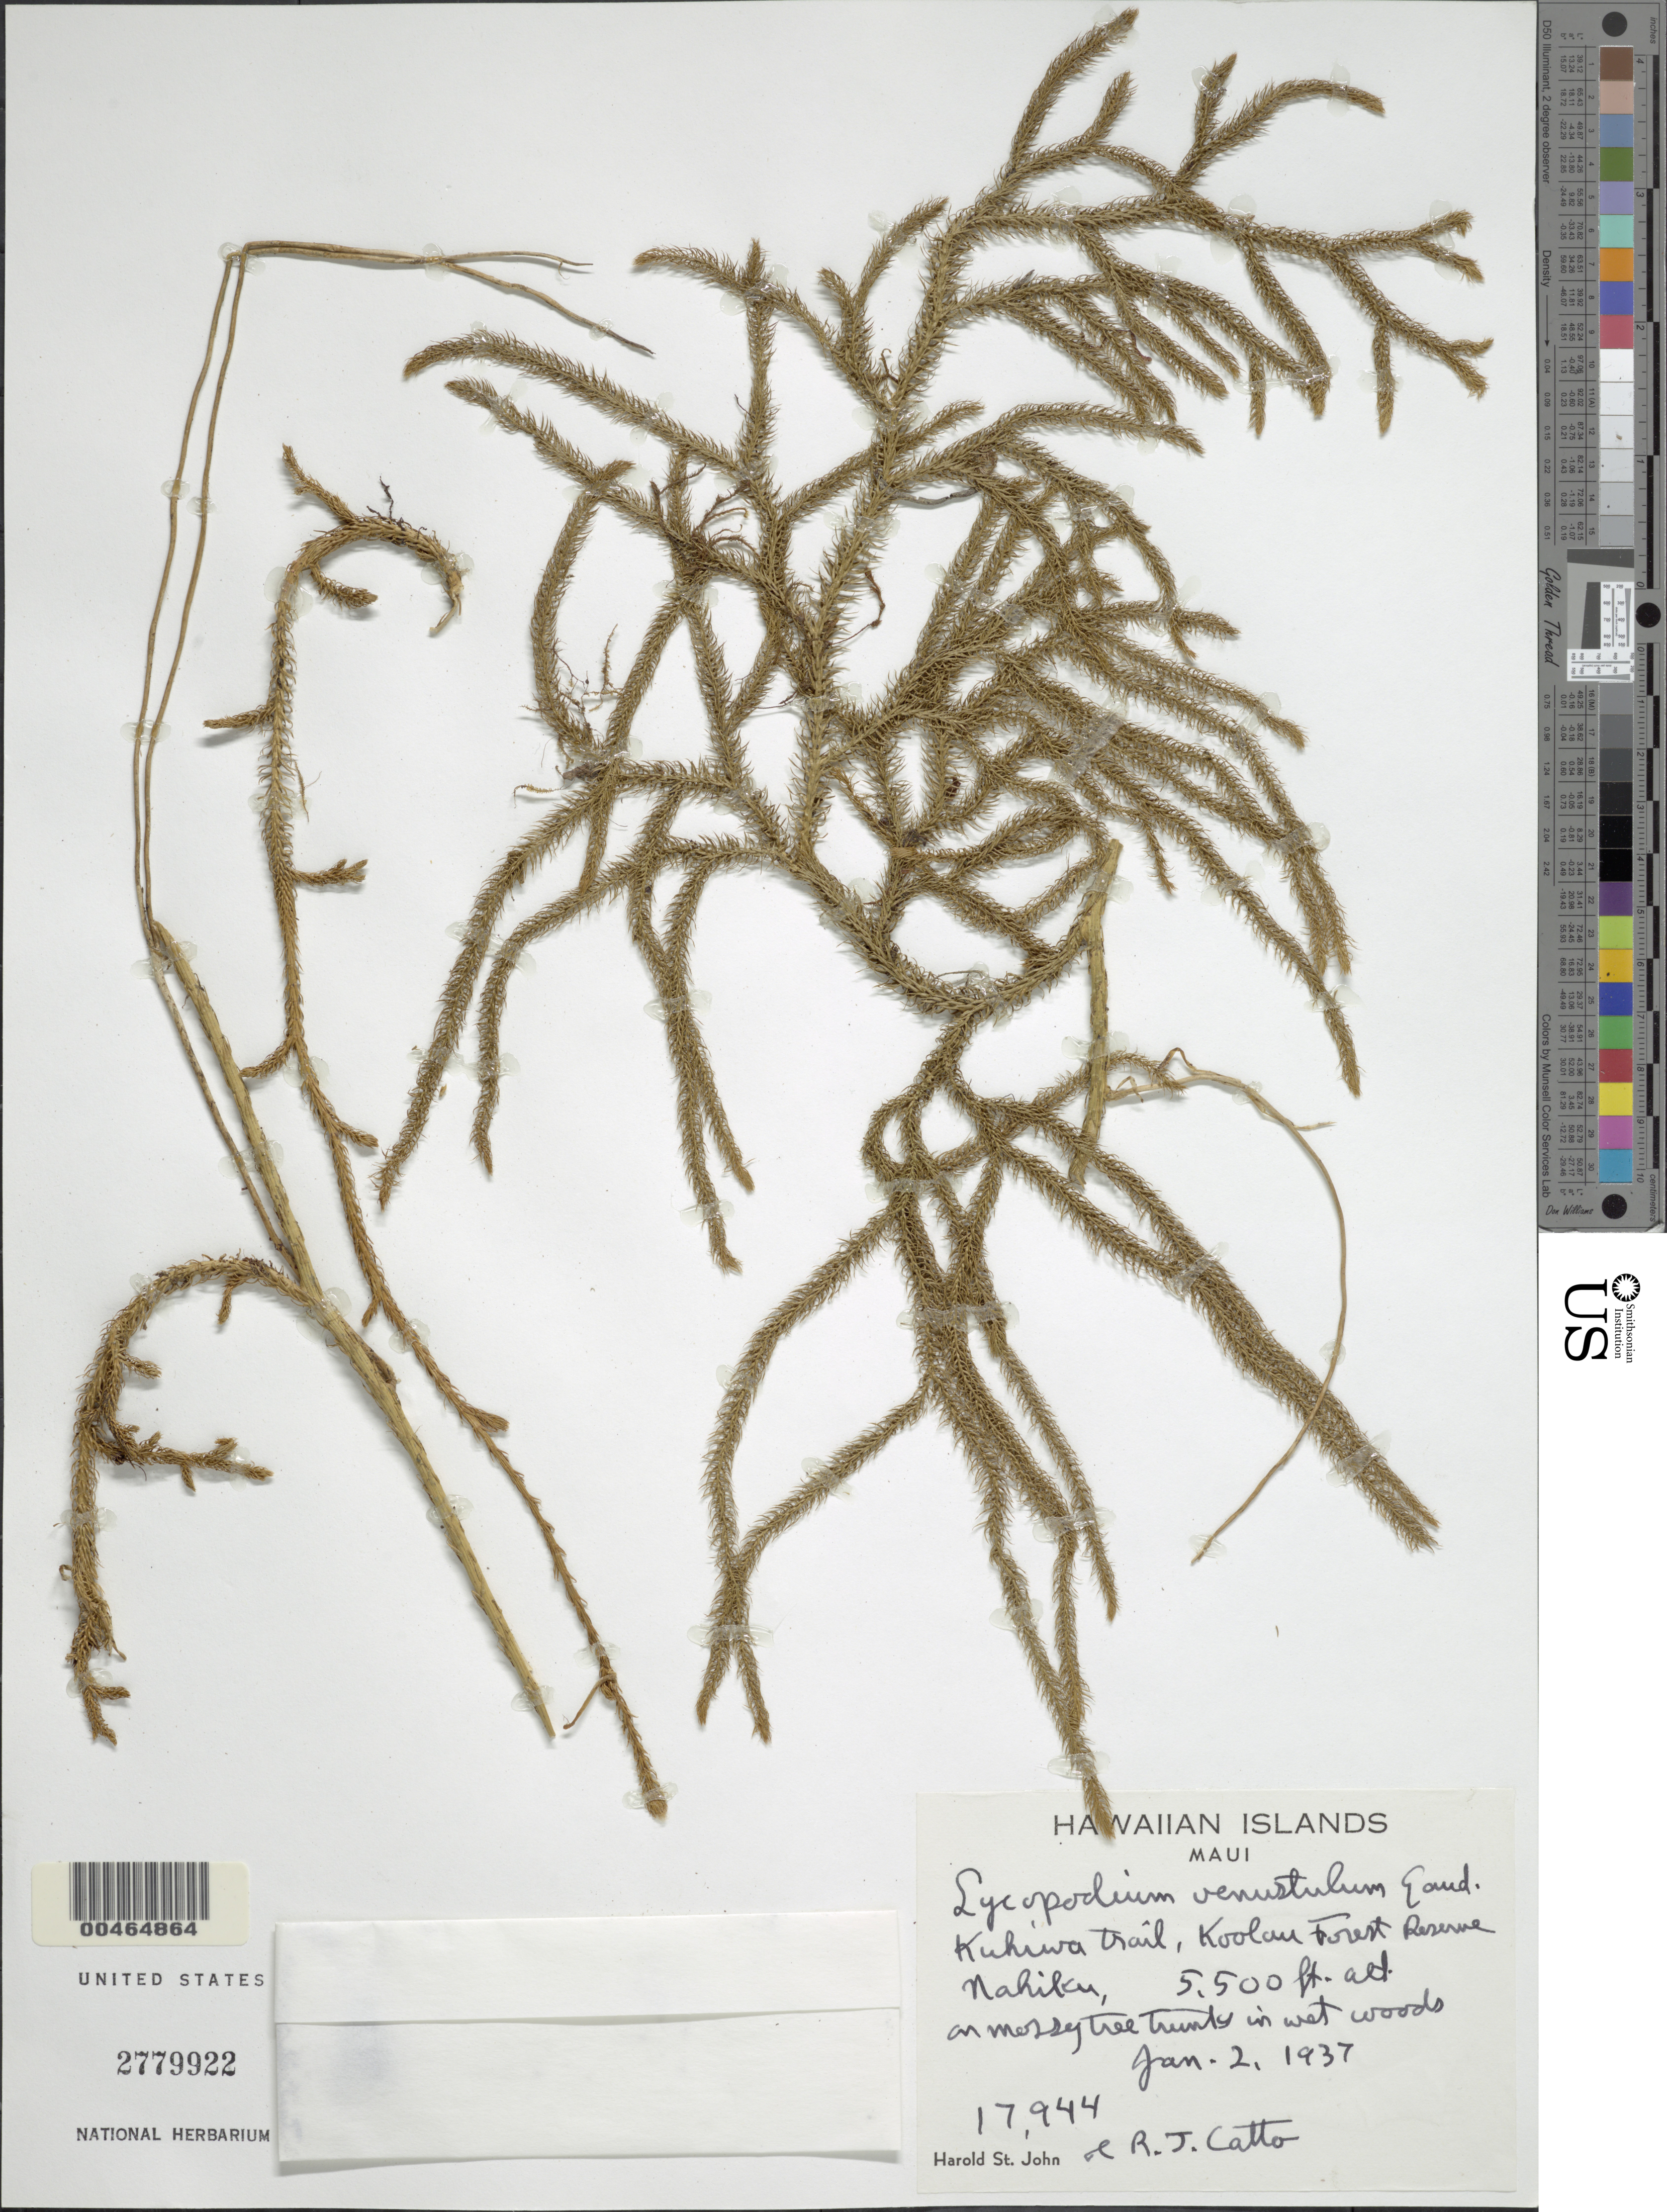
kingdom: Plantae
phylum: Tracheophyta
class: Lycopodiopsida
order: Lycopodiales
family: Lycopodiaceae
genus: Lycopodium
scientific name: Lycopodium venustulum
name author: Gaudich.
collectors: H. St. John & R. Catto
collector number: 17944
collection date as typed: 2 Jan 1937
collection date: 1937-01-02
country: United States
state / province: Hawaii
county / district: Maui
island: Maui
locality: Kuhiwa trail, Koolau Forest Reserve, Nahiku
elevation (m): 1829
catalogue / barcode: US 2779922